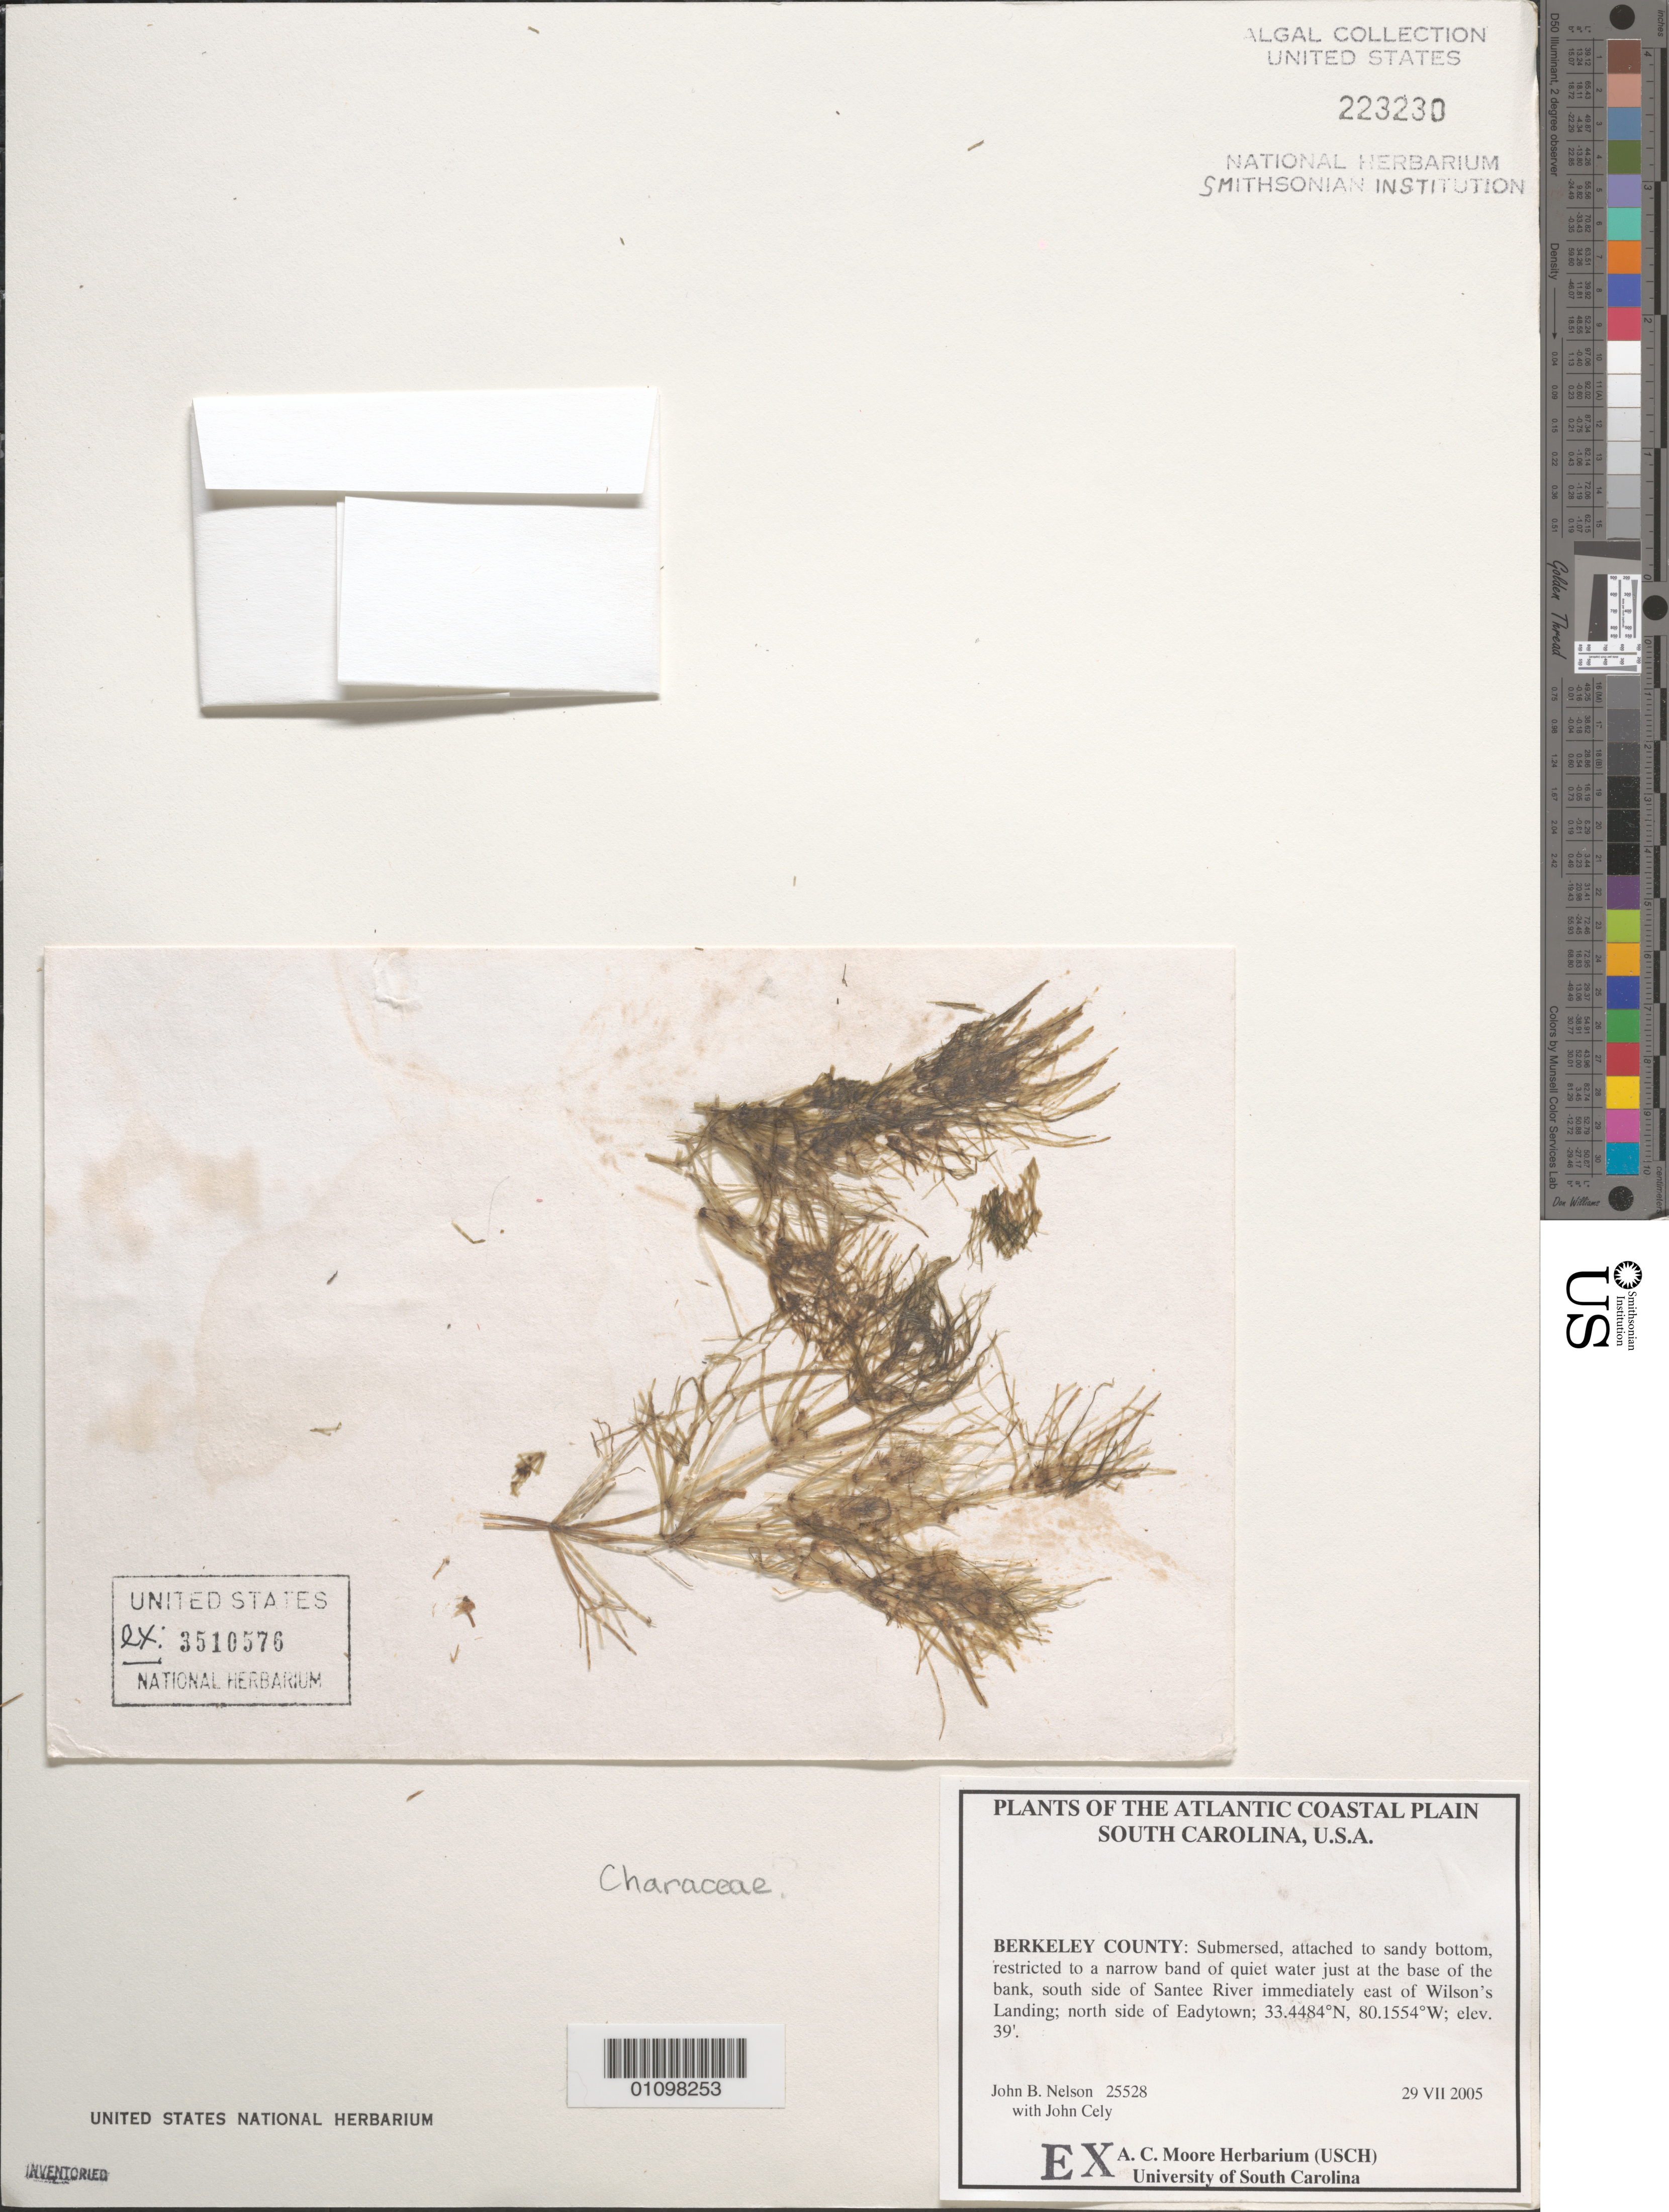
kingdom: Plantae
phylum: Charophyta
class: Charophyceae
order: Charales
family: Characeae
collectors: J. B. Nelson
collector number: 25528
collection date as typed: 29 Jul 2005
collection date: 2005-07-29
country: United States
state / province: South Carolina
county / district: Berkeley County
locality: Base of bank, south side of Santee River immediately east of Wilson's Landing; north side of Eadytown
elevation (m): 12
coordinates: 33.4484 N, 80.1554 W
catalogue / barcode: US 223230